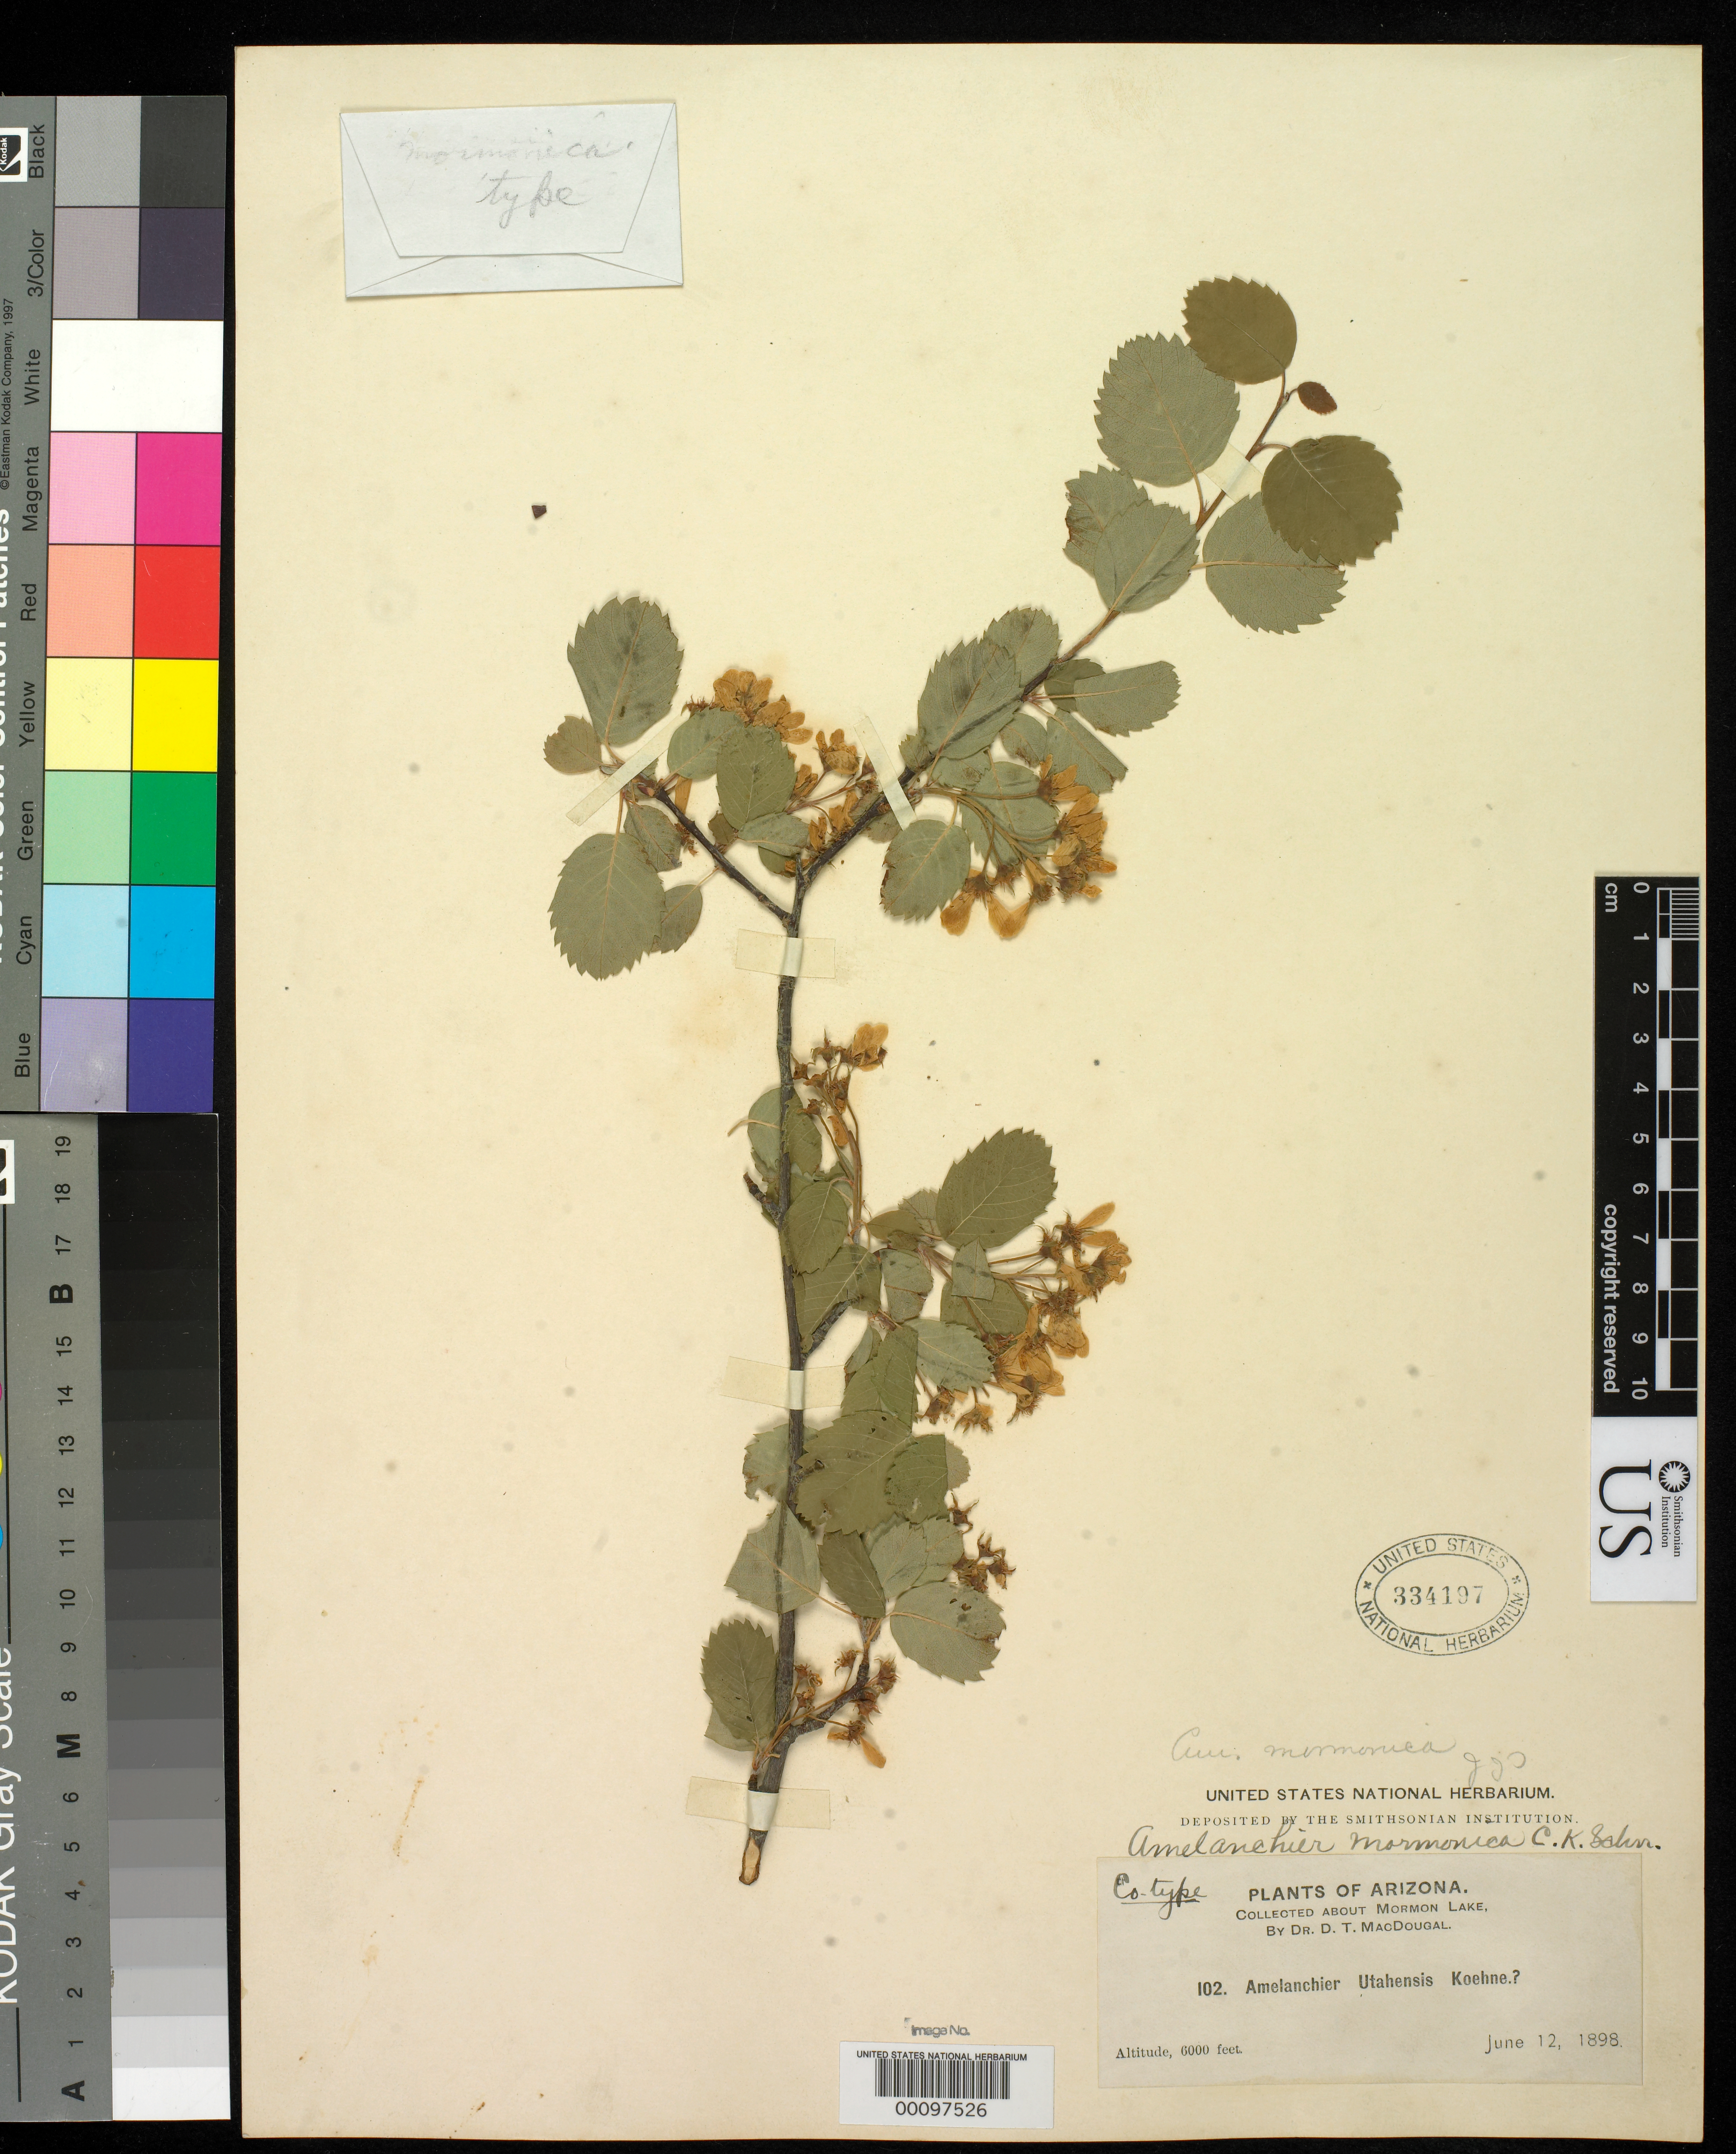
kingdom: Plantae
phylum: Tracheophyta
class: Magnoliopsida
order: Rosales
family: Rosaceae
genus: Amelanchier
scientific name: Amelanchier mormonica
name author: C.K. Schneid.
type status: Type Fragment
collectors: D. T. MacDougal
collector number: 102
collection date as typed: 12 Jun 1898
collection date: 1898-06-12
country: United States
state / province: Arizona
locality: Mormon Lake; alt. 6000 Ft.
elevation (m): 1829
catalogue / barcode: US 334197